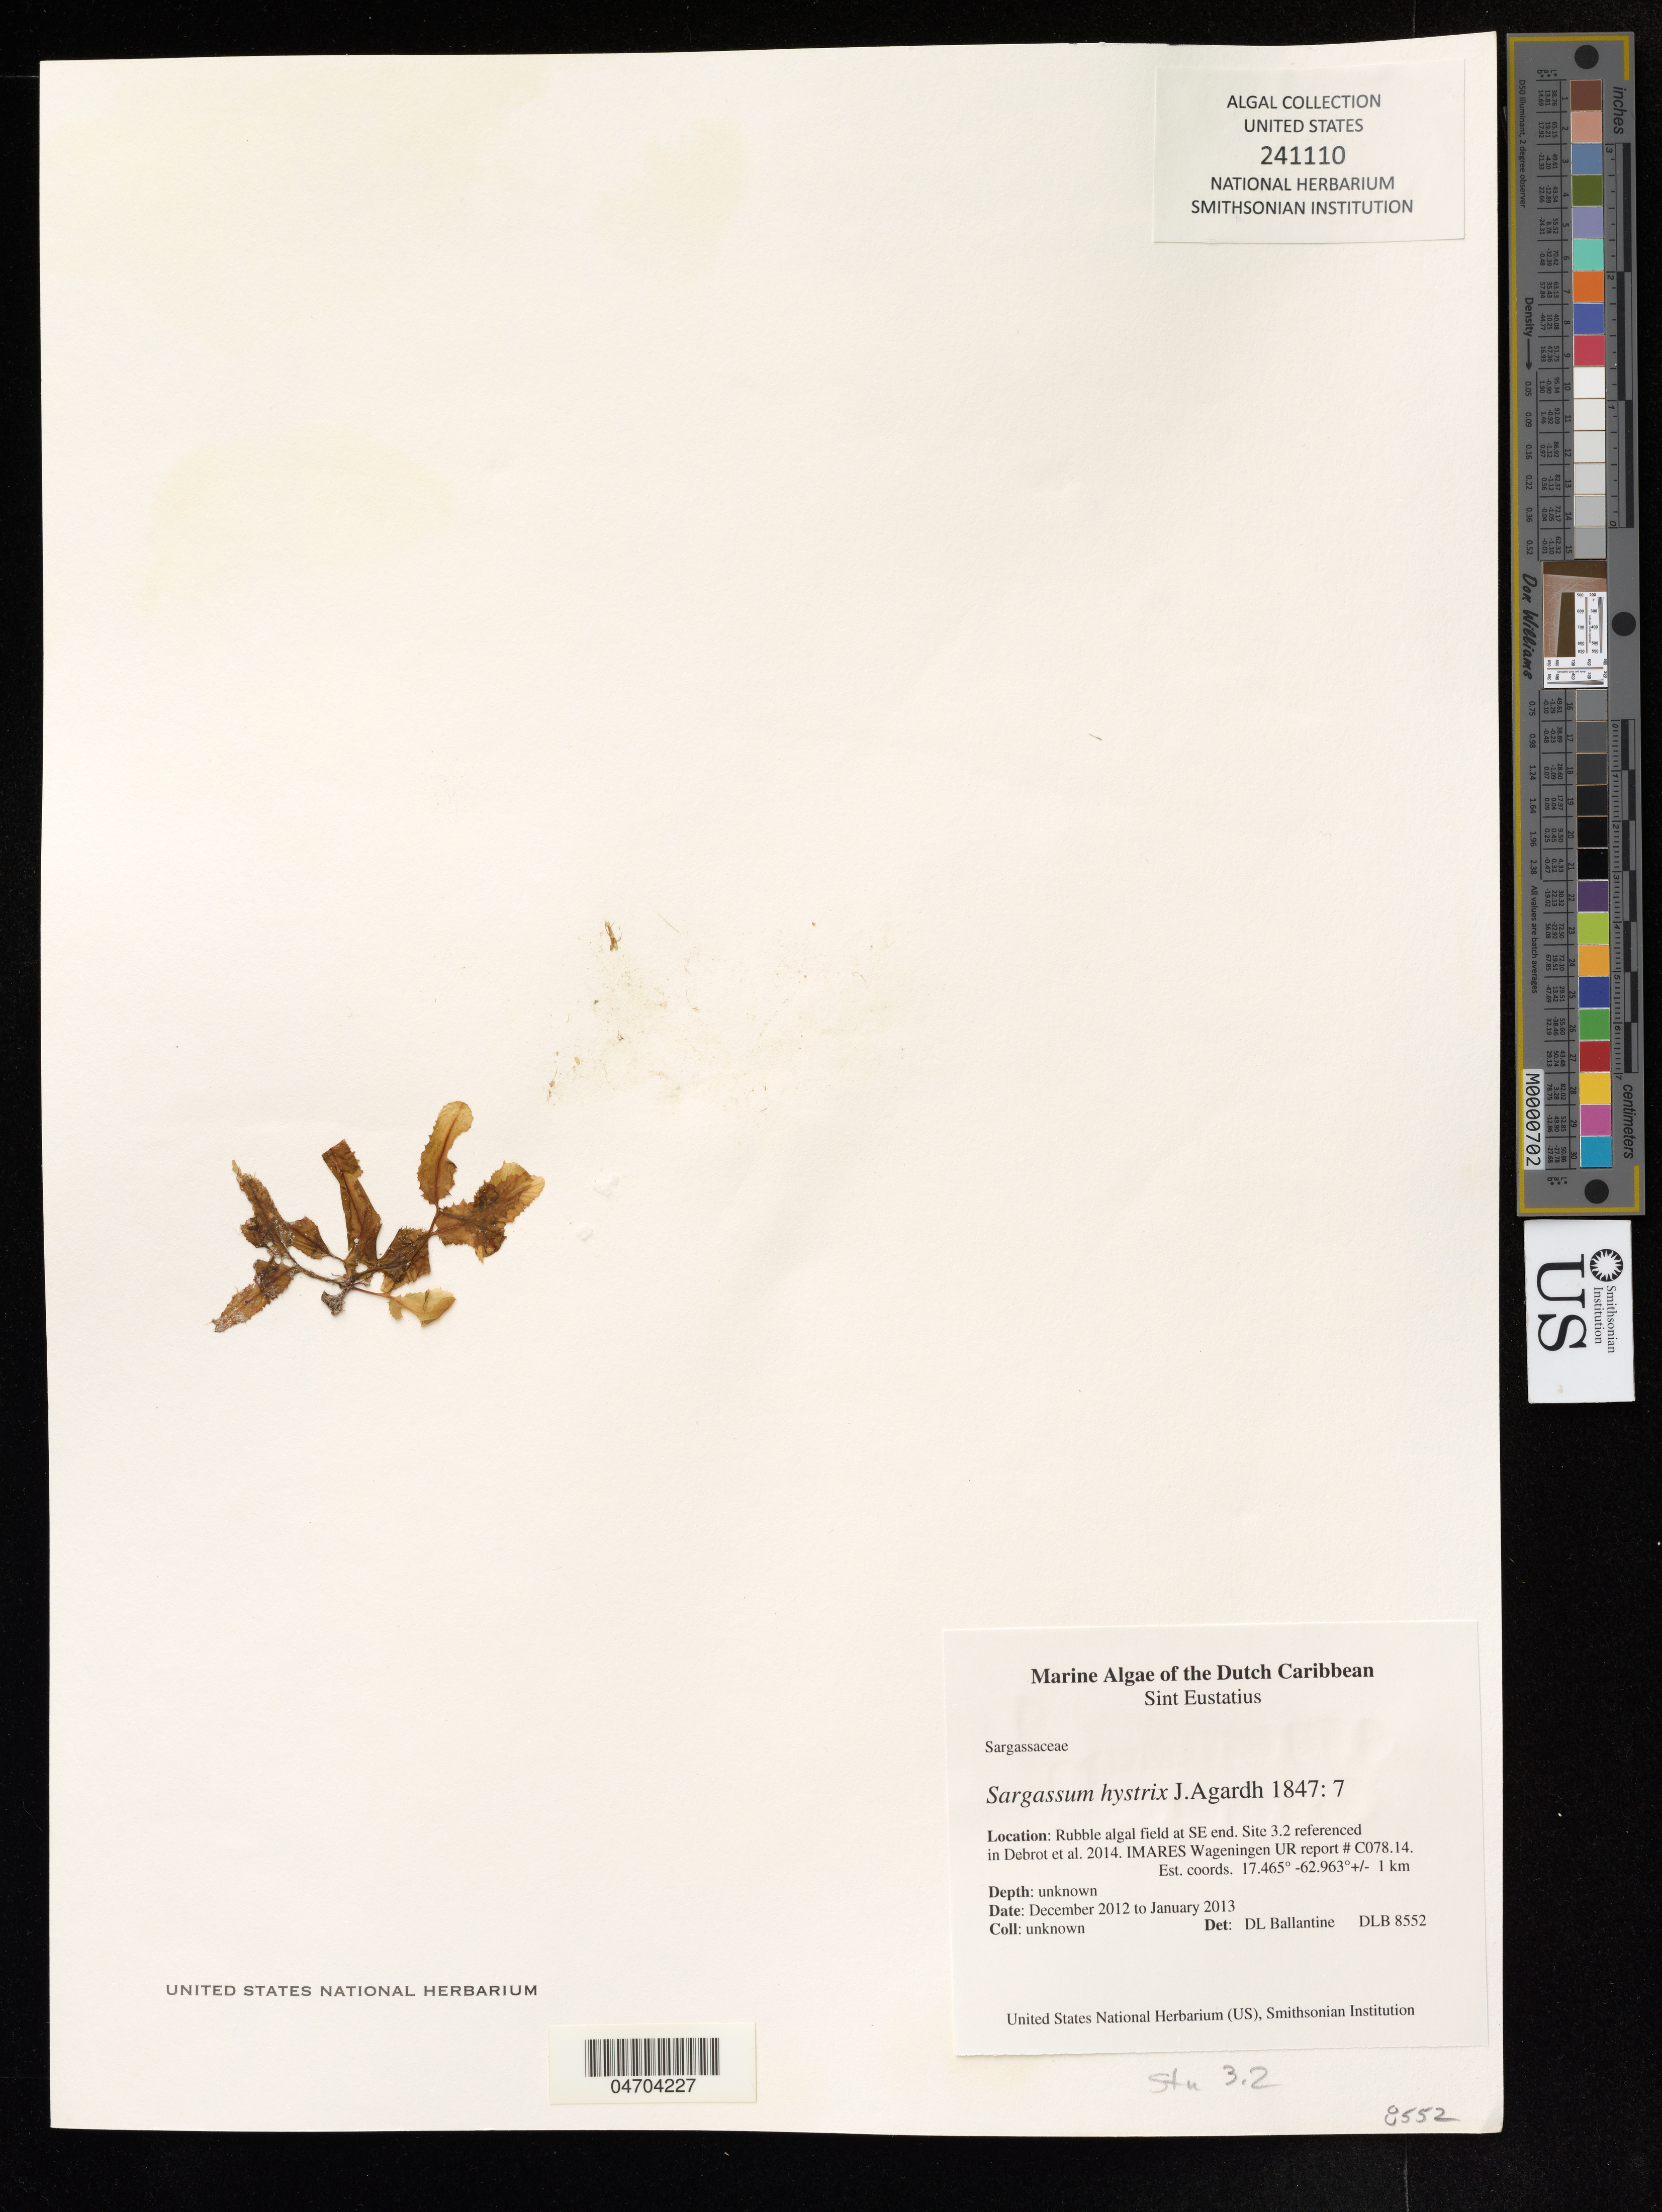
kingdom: Chromista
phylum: Ochrophyta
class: Phaeophyceae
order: Fucales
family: Sargassaceae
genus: Sargassum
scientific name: Sargassum hystrix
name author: J. Agardh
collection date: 2012-12/2013-01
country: Netherlands Antilles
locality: The Dutch Caribbean. Sint Eustatius, Rubble algal field at SE end.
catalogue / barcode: US 241110